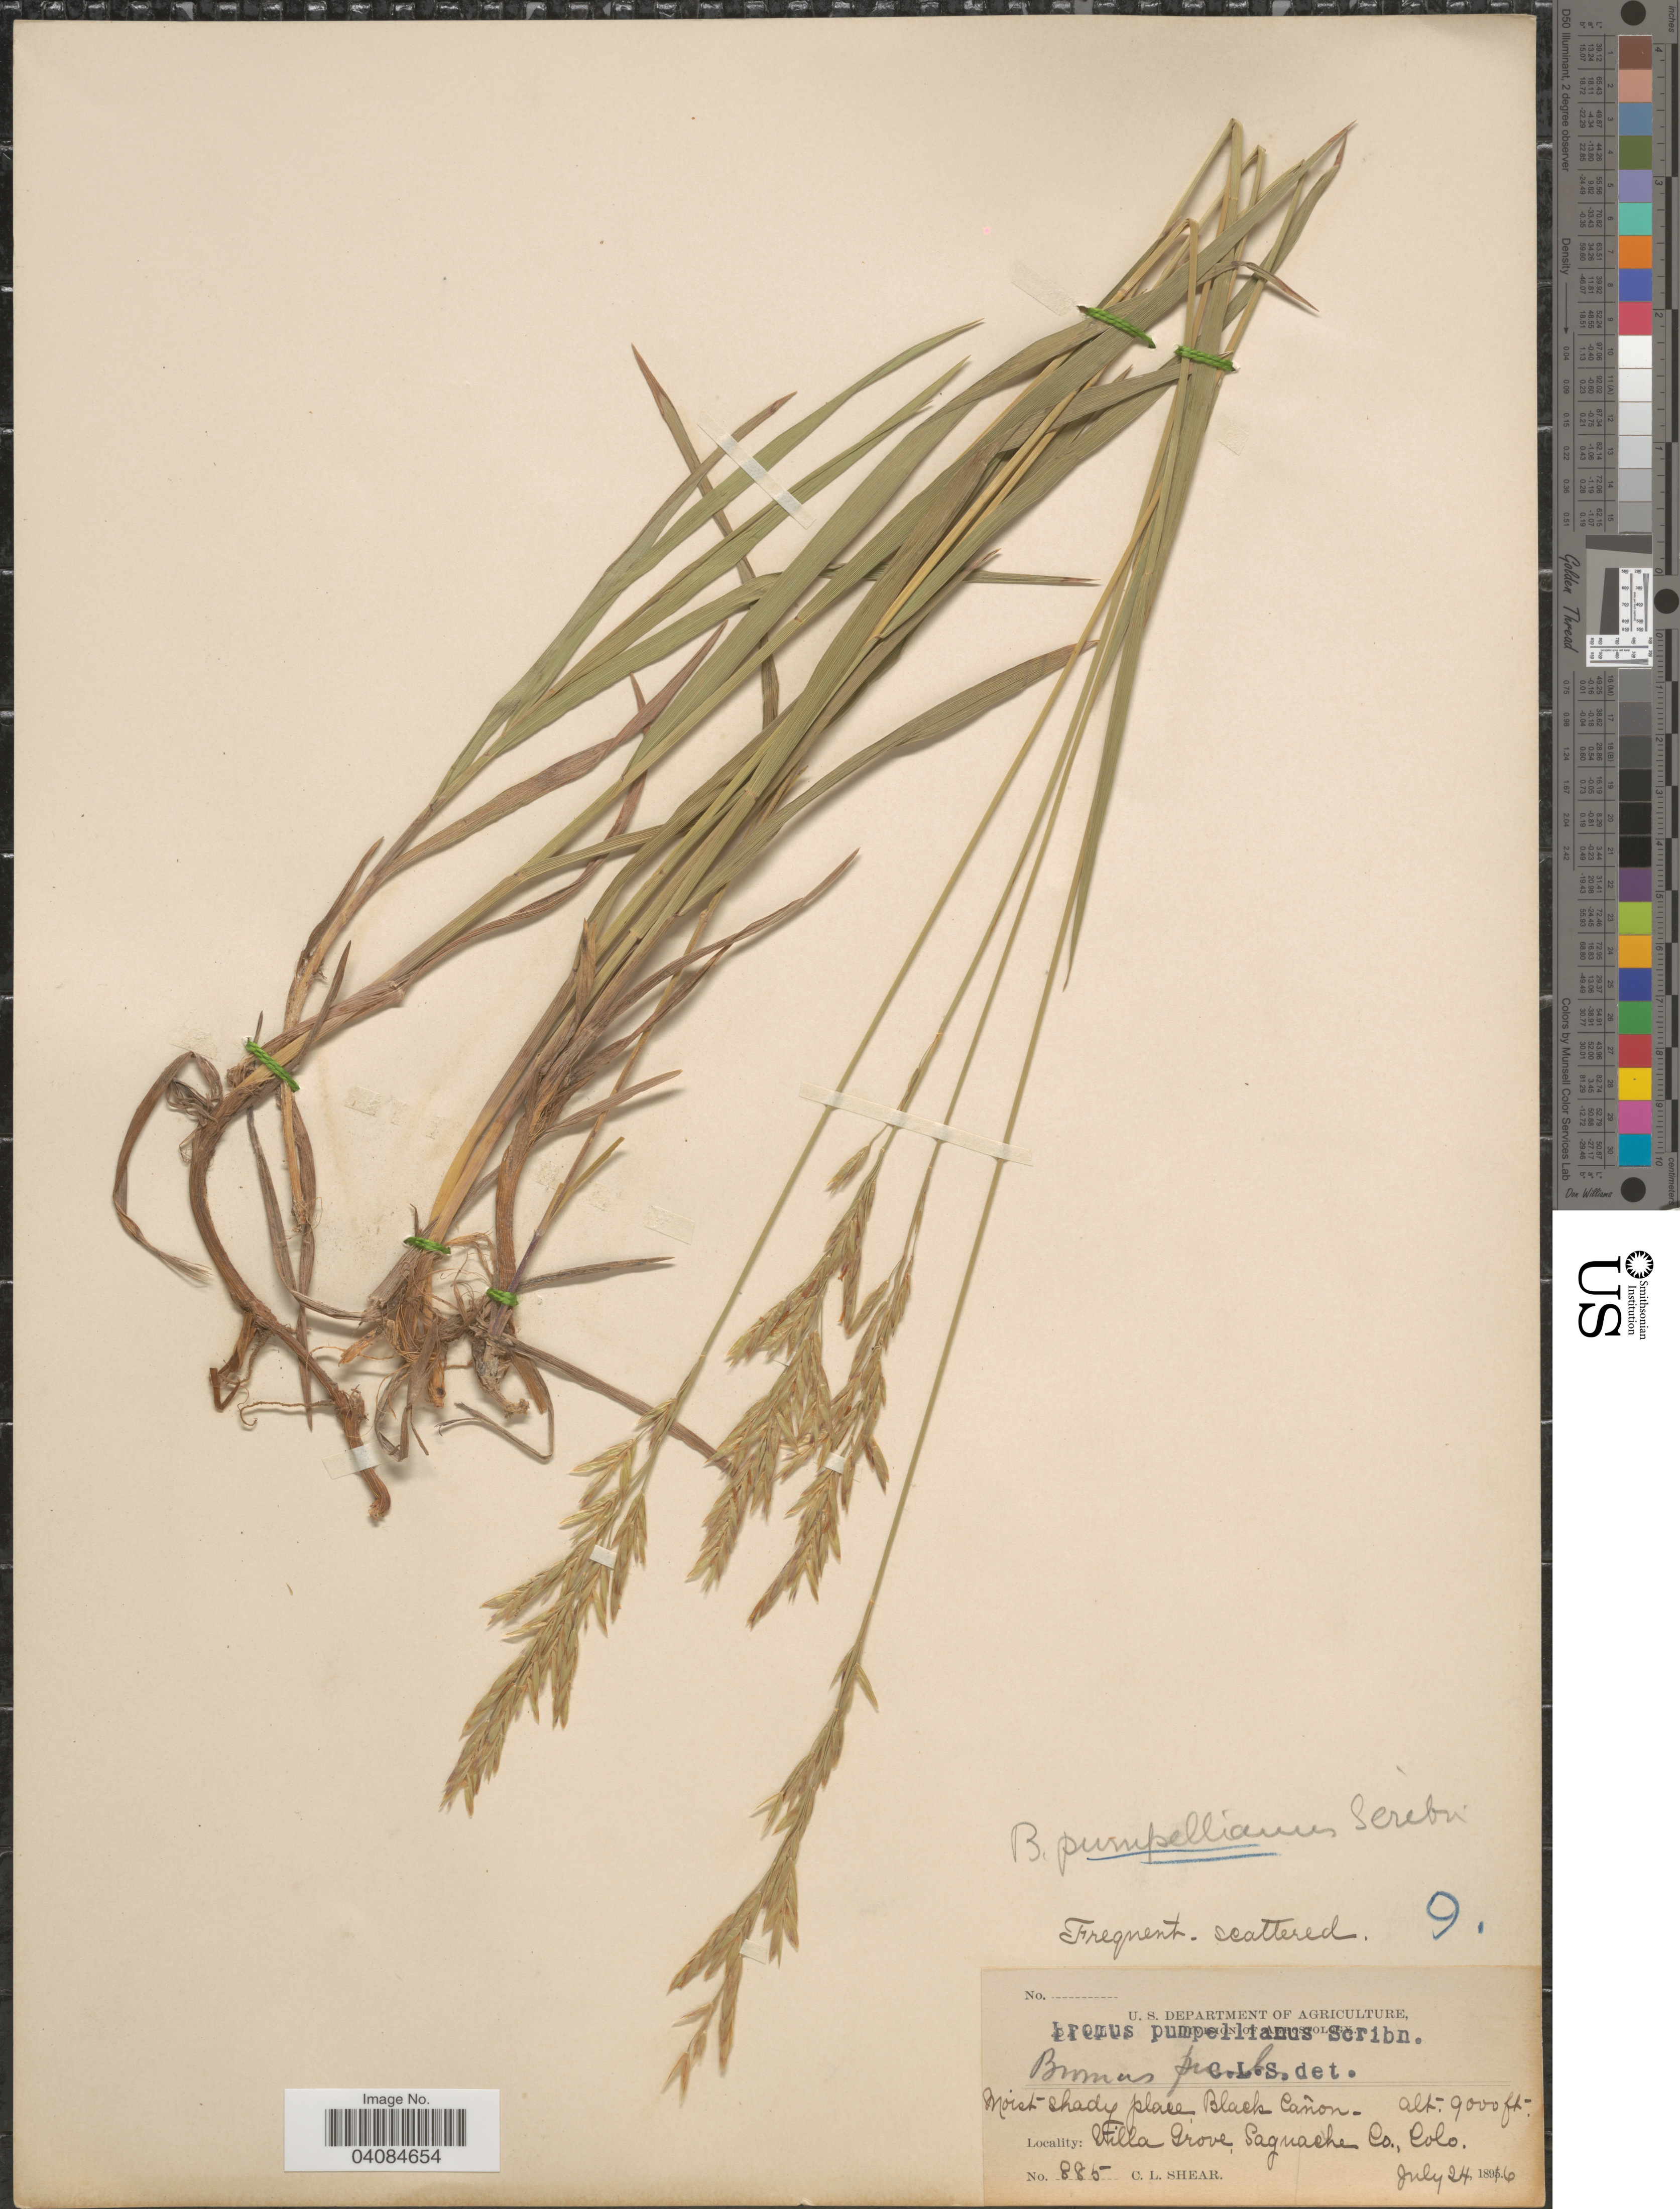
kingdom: Plantae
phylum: Tracheophyta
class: Liliopsida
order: Poales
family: Poaceae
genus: Bromus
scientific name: Bromus pumpellianus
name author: Scribn.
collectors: C. L. Shear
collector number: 885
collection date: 1896-07-24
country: United States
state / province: Colorado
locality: Black Cañon. Villa Grove, Saguache Co.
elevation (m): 2743